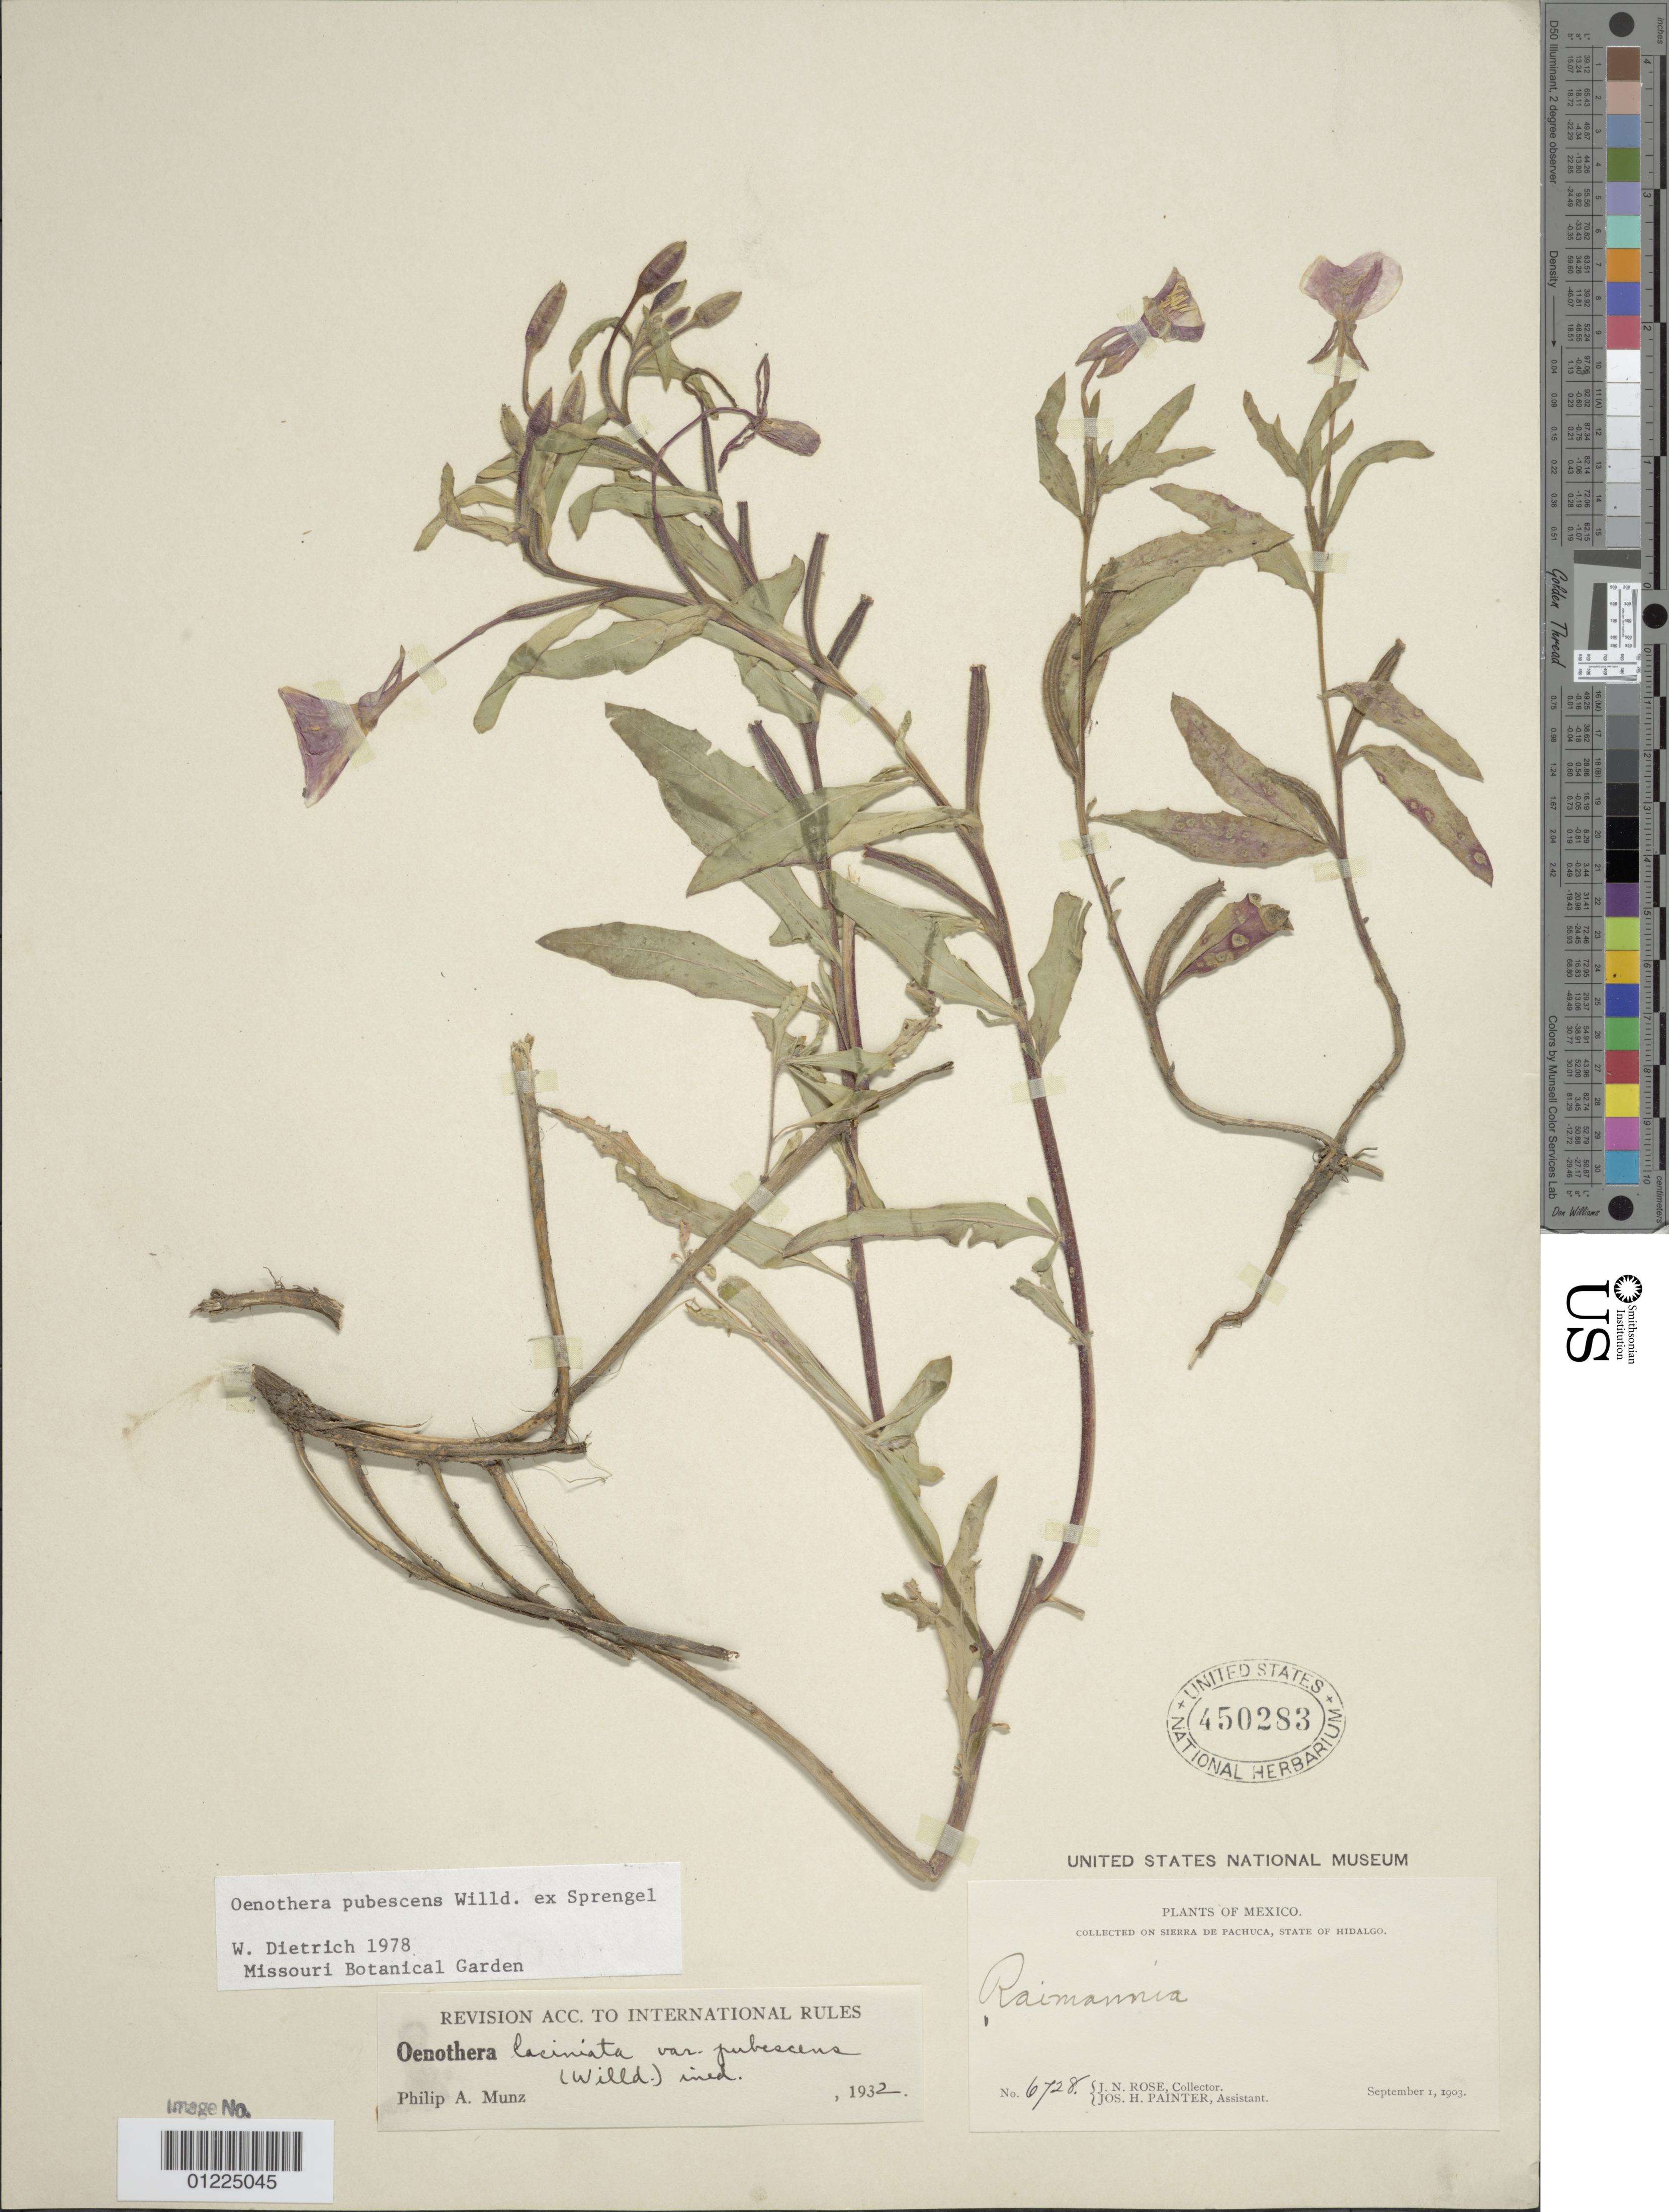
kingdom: Plantae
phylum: Tracheophyta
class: Magnoliopsida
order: Myrtales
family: Onagraceae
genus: Oenothera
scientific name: Oenothera pubescens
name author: Willd. ex Spreng.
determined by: Dietrich, W.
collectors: J. N. Rose & J. H. Painter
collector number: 6728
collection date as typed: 01 Sep 1903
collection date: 1903-09-01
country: Mexico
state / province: Hidalgo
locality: Sierra de Pachuca, State of Hidalgo.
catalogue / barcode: US 450283